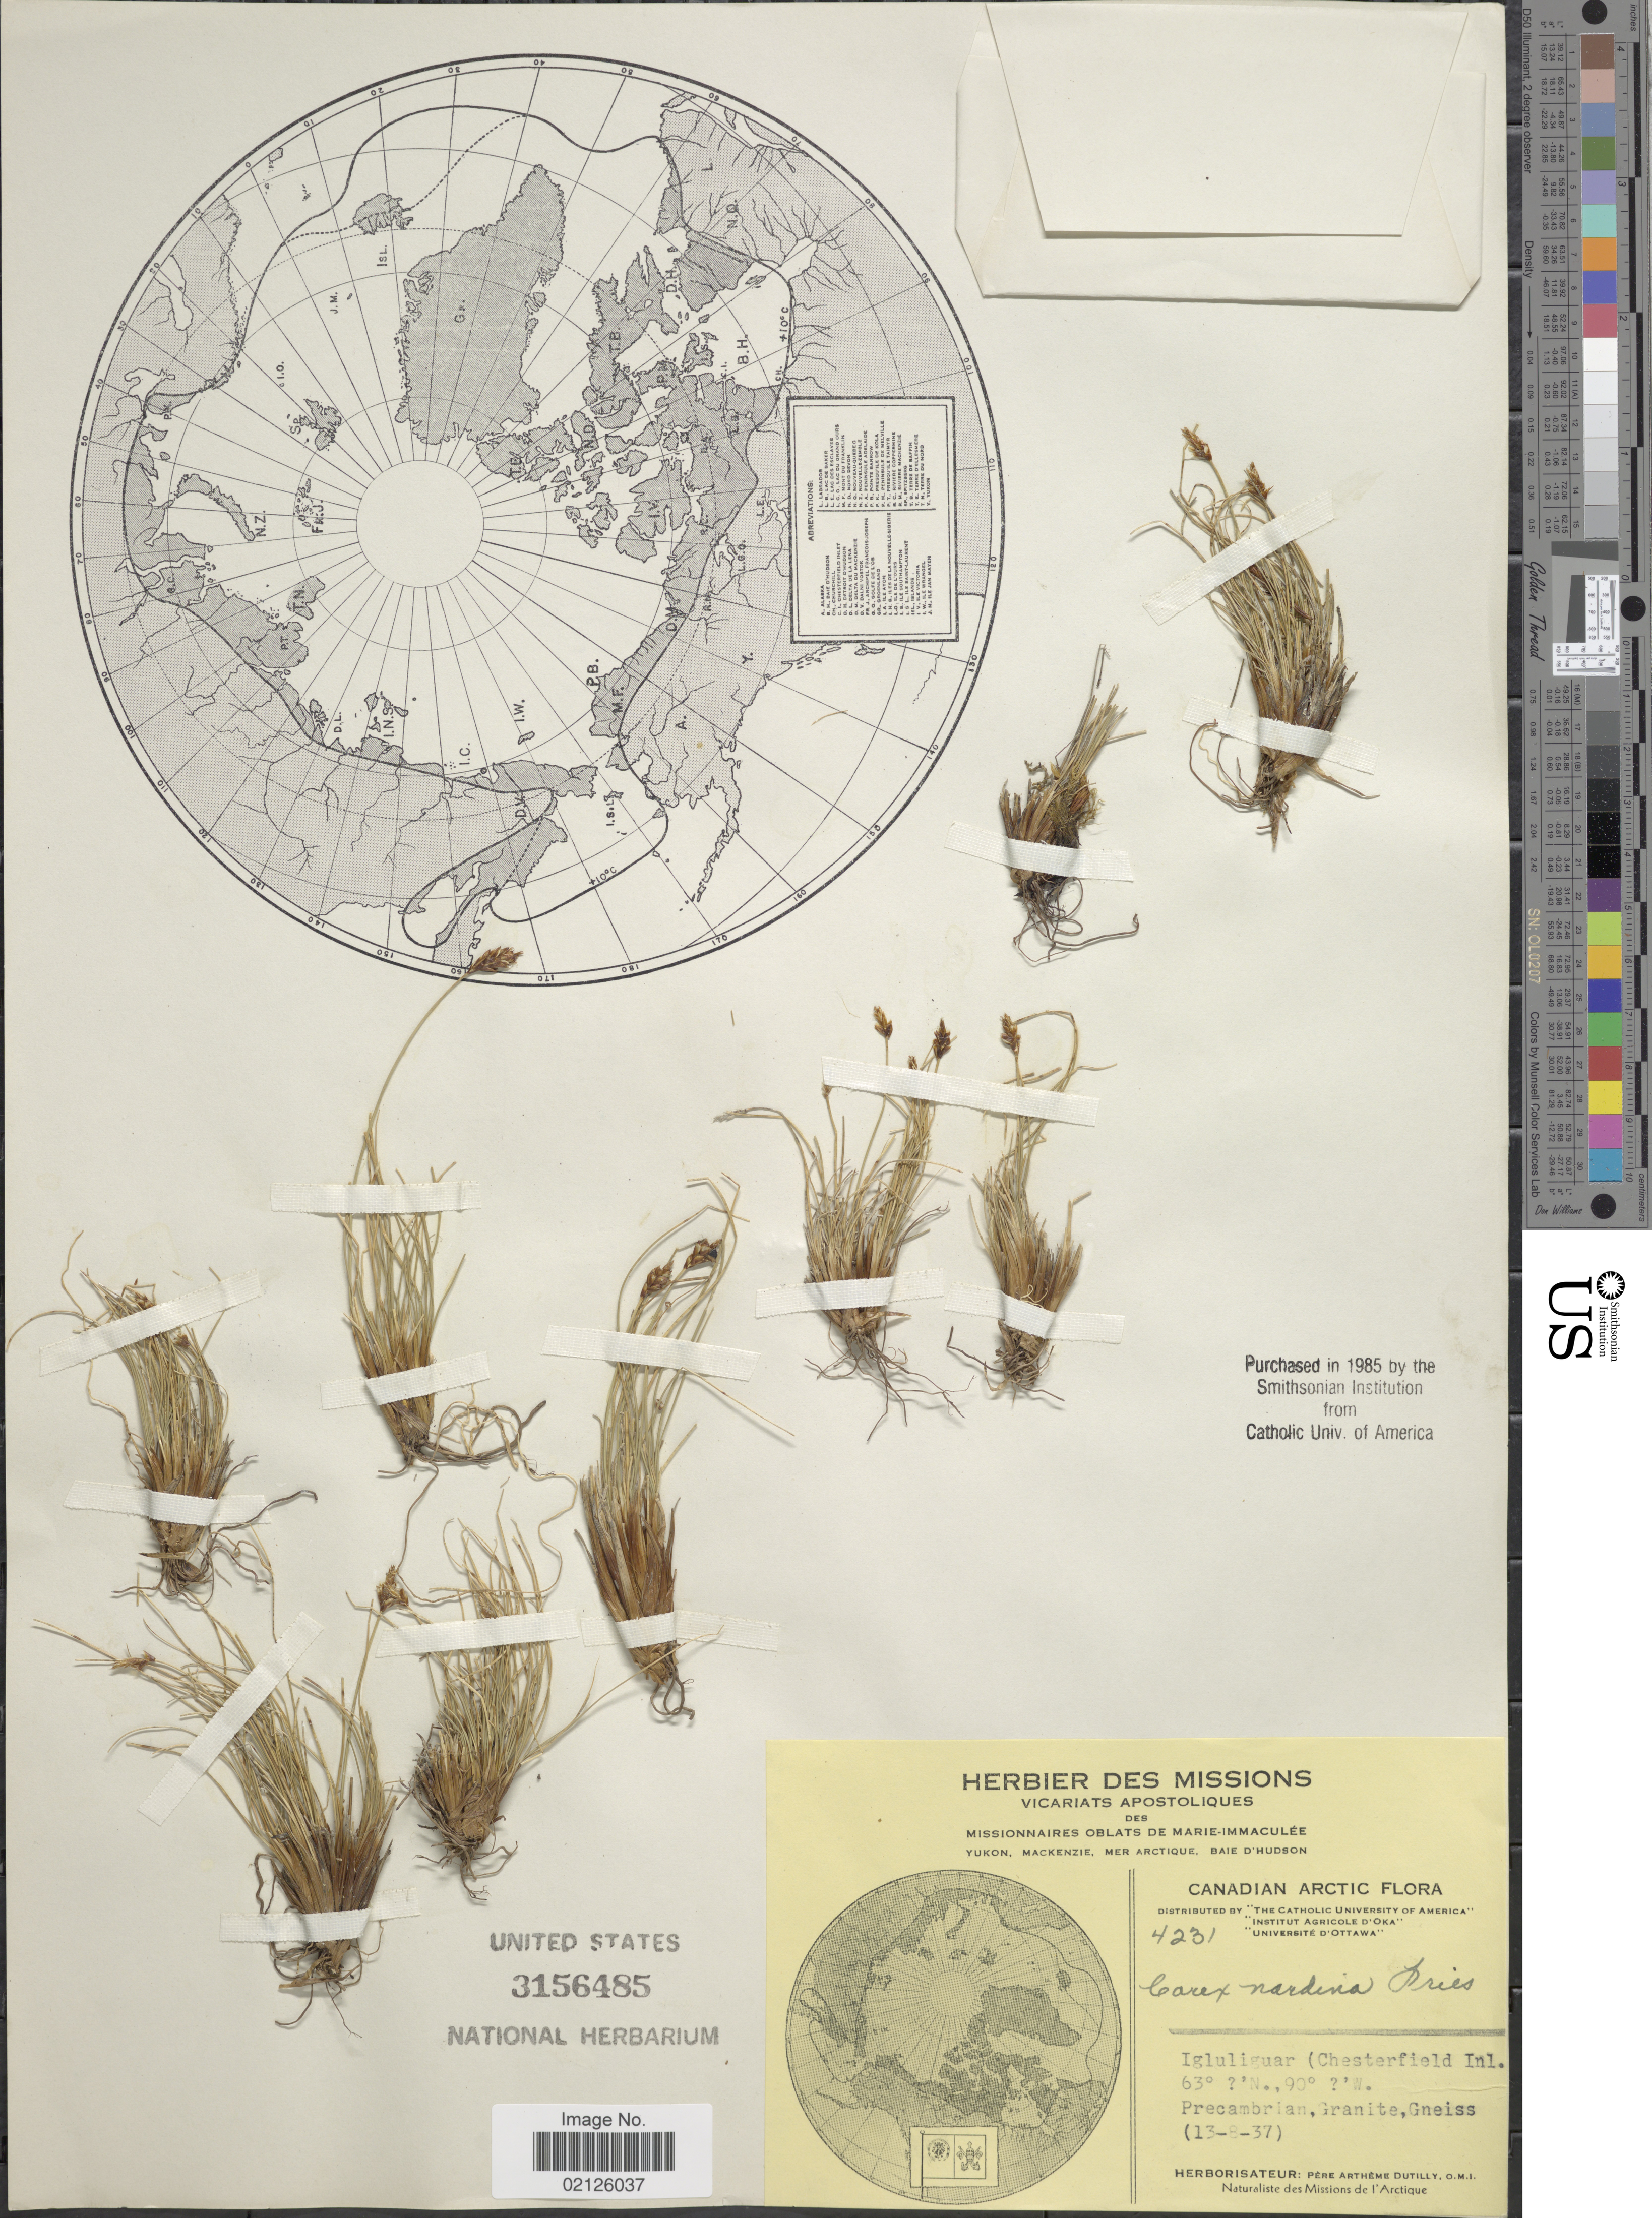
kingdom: Plantae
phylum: Tracheophyta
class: Liliopsida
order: Poales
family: Cyperaceae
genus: Carex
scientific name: Carex nardina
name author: (Hornem.) Fr.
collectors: P. Dutilly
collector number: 4231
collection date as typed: Transcribed d/m/y: 13/8/37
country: Canada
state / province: Nunavut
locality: Canadian Arctic, Igluliguar Chesterfield Inl.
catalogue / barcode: US 3156485